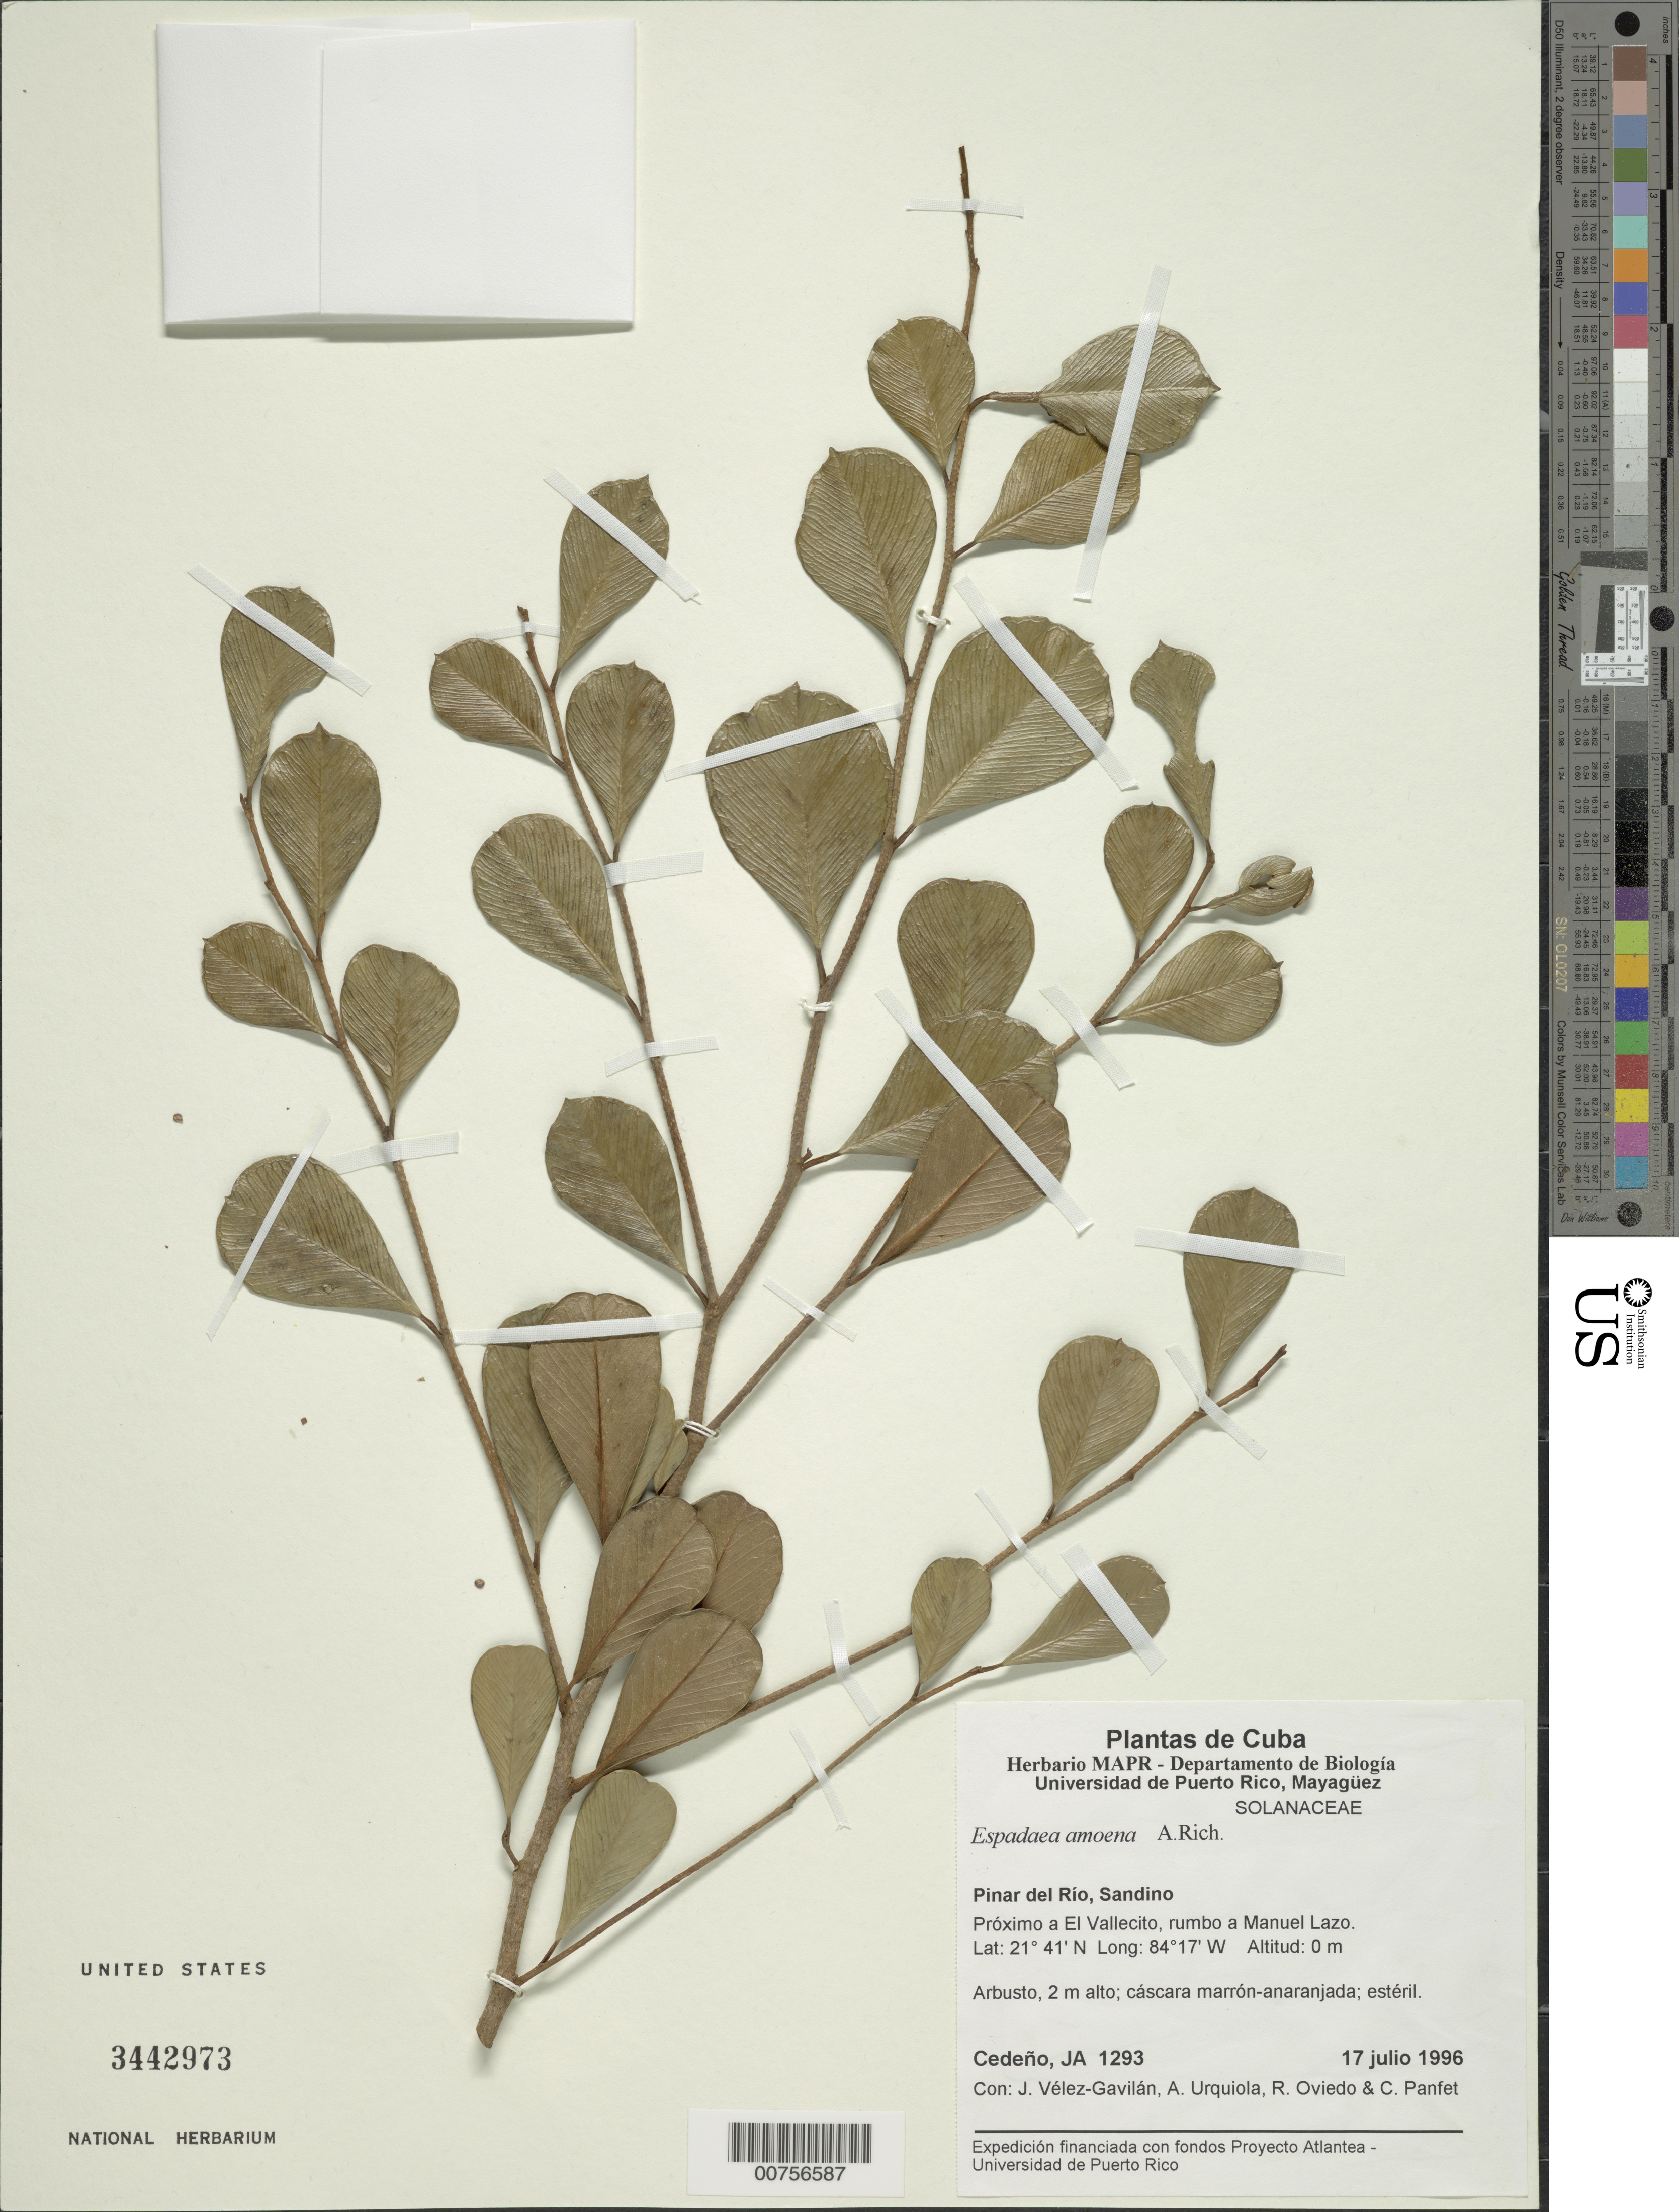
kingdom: Plantae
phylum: Tracheophyta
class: Magnoliopsida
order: Solanales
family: Solanaceae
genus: Espadaea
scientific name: Espadaea amoena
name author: A. Rich.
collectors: J. A. Cedeño M., J. Vélez-Gavilán, A. Urquiola, R. Oviedo & C. Panfet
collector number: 1293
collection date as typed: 17 Jul 1996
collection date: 1996-07-17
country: Cuba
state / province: Pinar del Rio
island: Cuba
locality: Pinar del Río, Sandino Próximo a El Vallecito, rumbo a Manuel Lazo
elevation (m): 0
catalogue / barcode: US 3442973